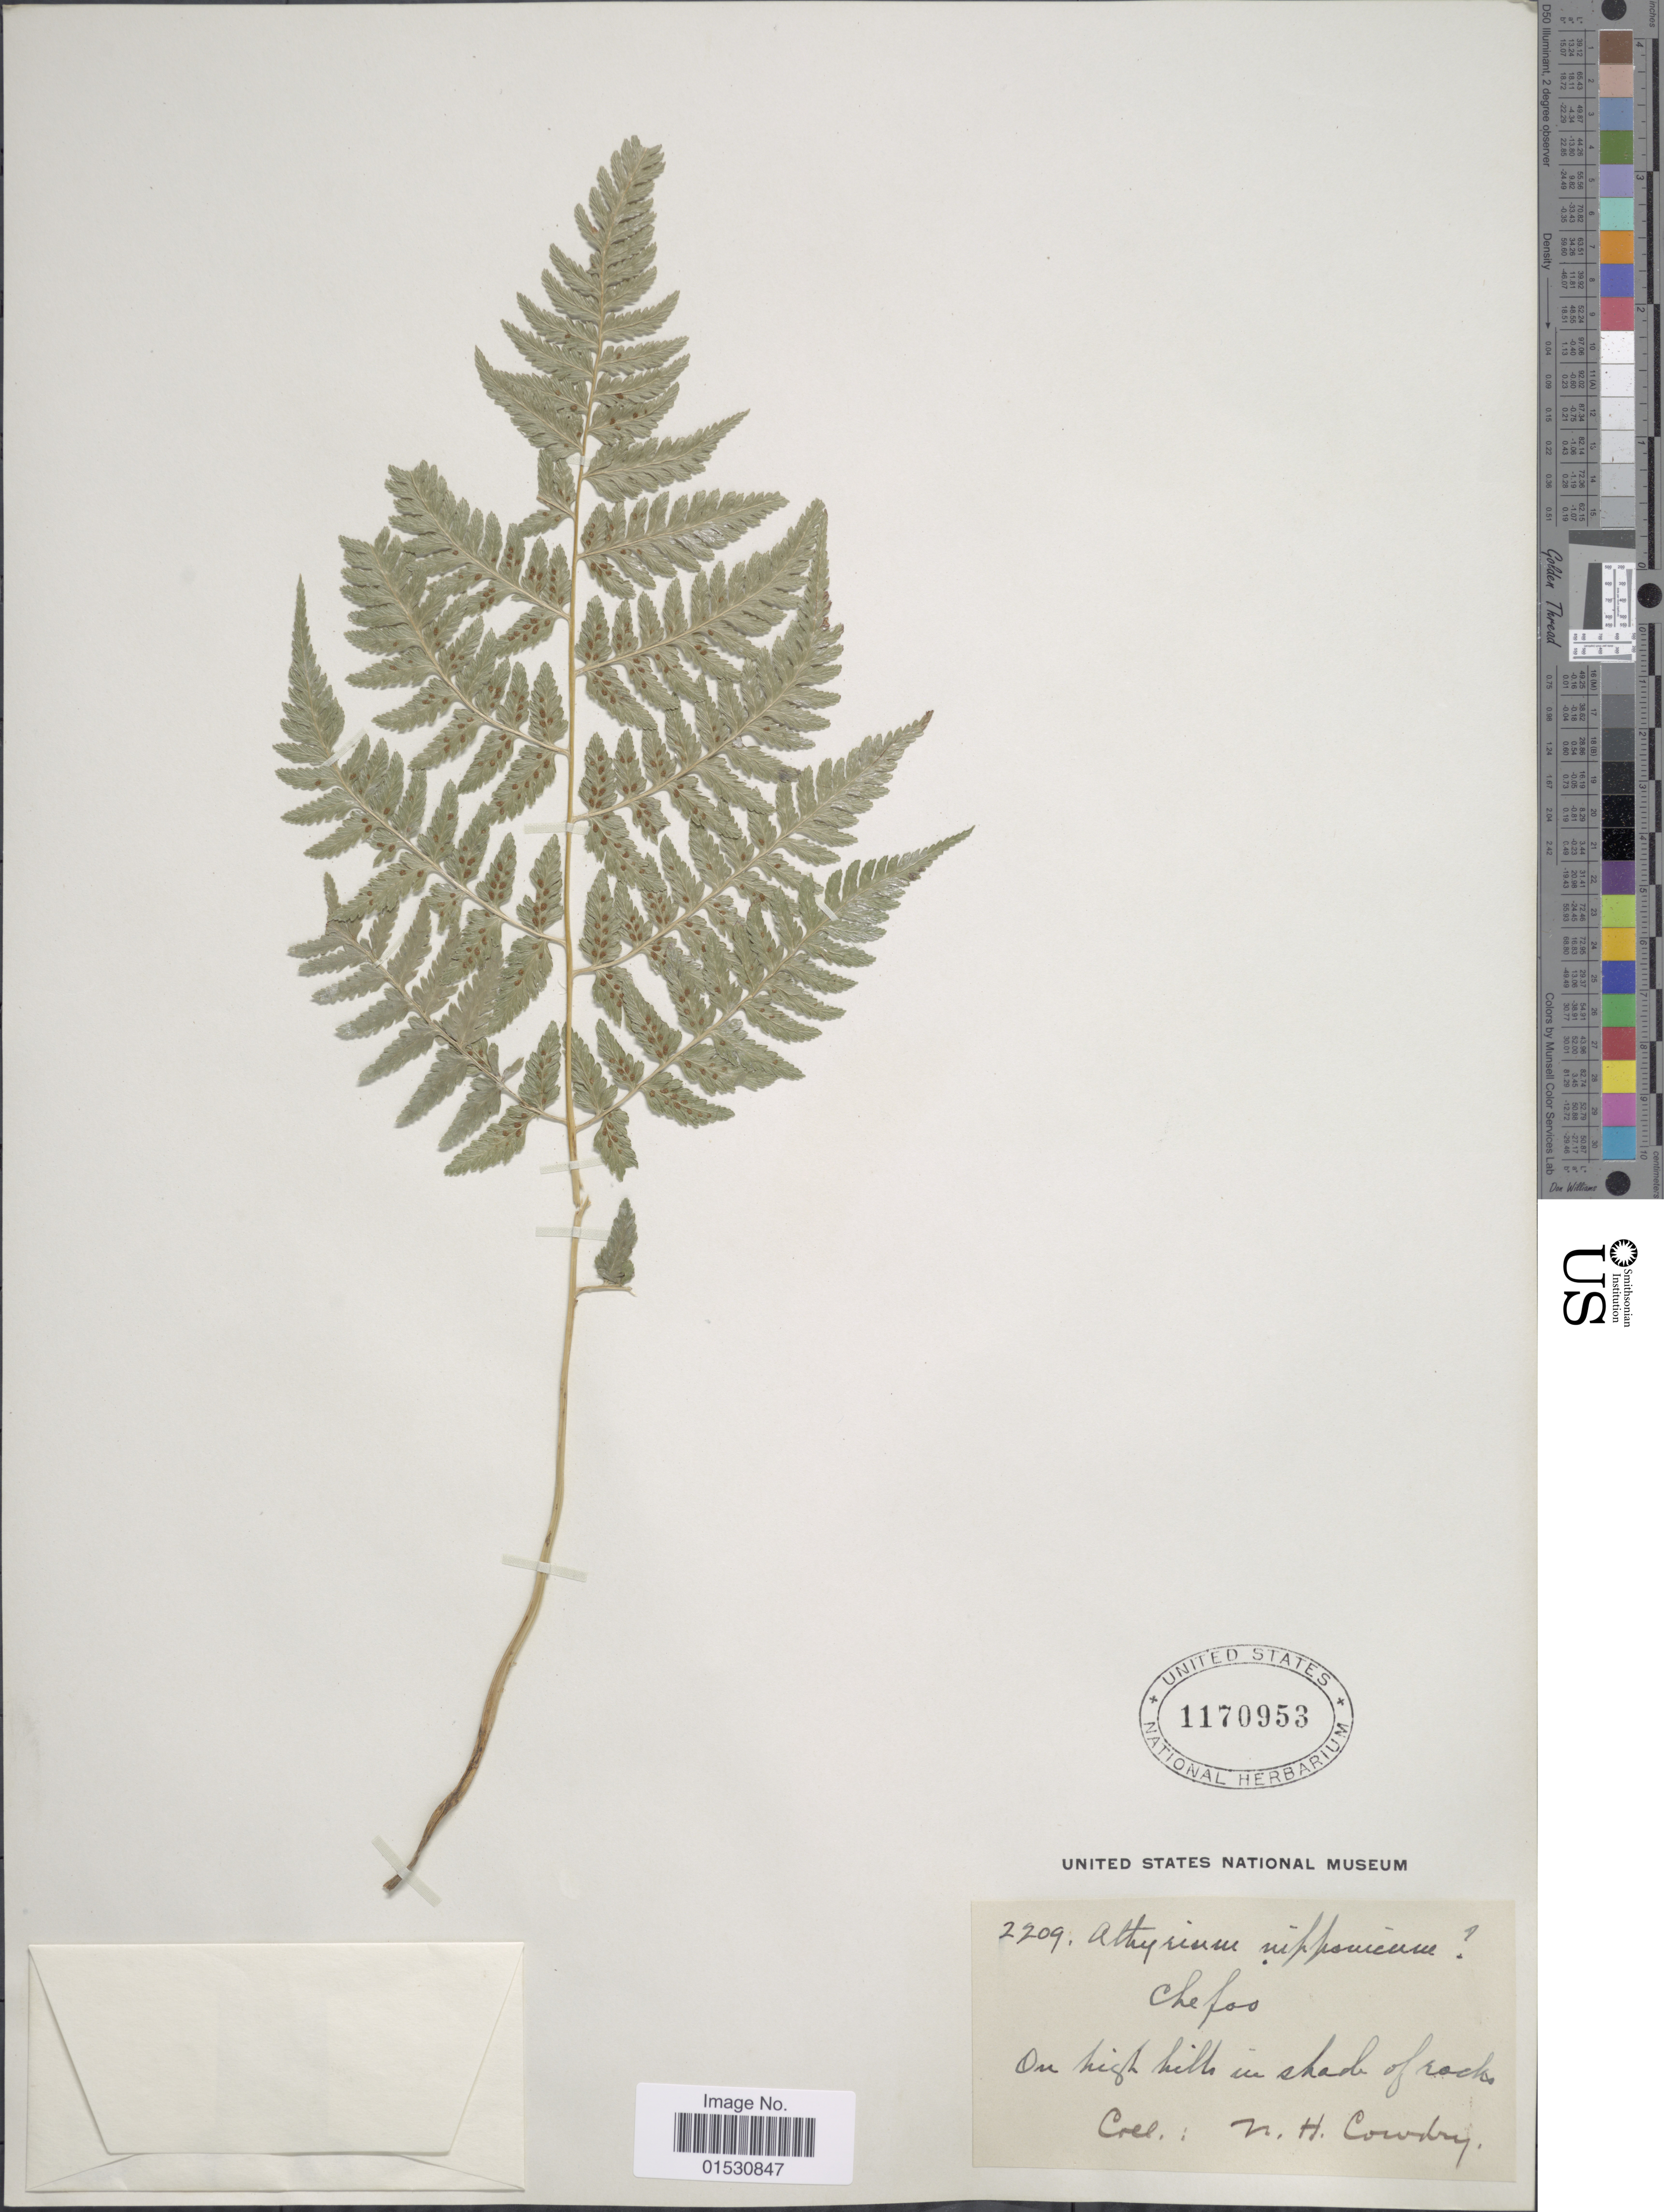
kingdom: Plantae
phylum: Tracheophyta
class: Polypodiopsida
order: Polypodiales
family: Athyriaceae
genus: Athyrium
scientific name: Athyrium nipponicum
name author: (Mett.) Hance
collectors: N. H. Cowdry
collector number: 2209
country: China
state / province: Shandong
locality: Chefos.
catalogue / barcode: US 1170953